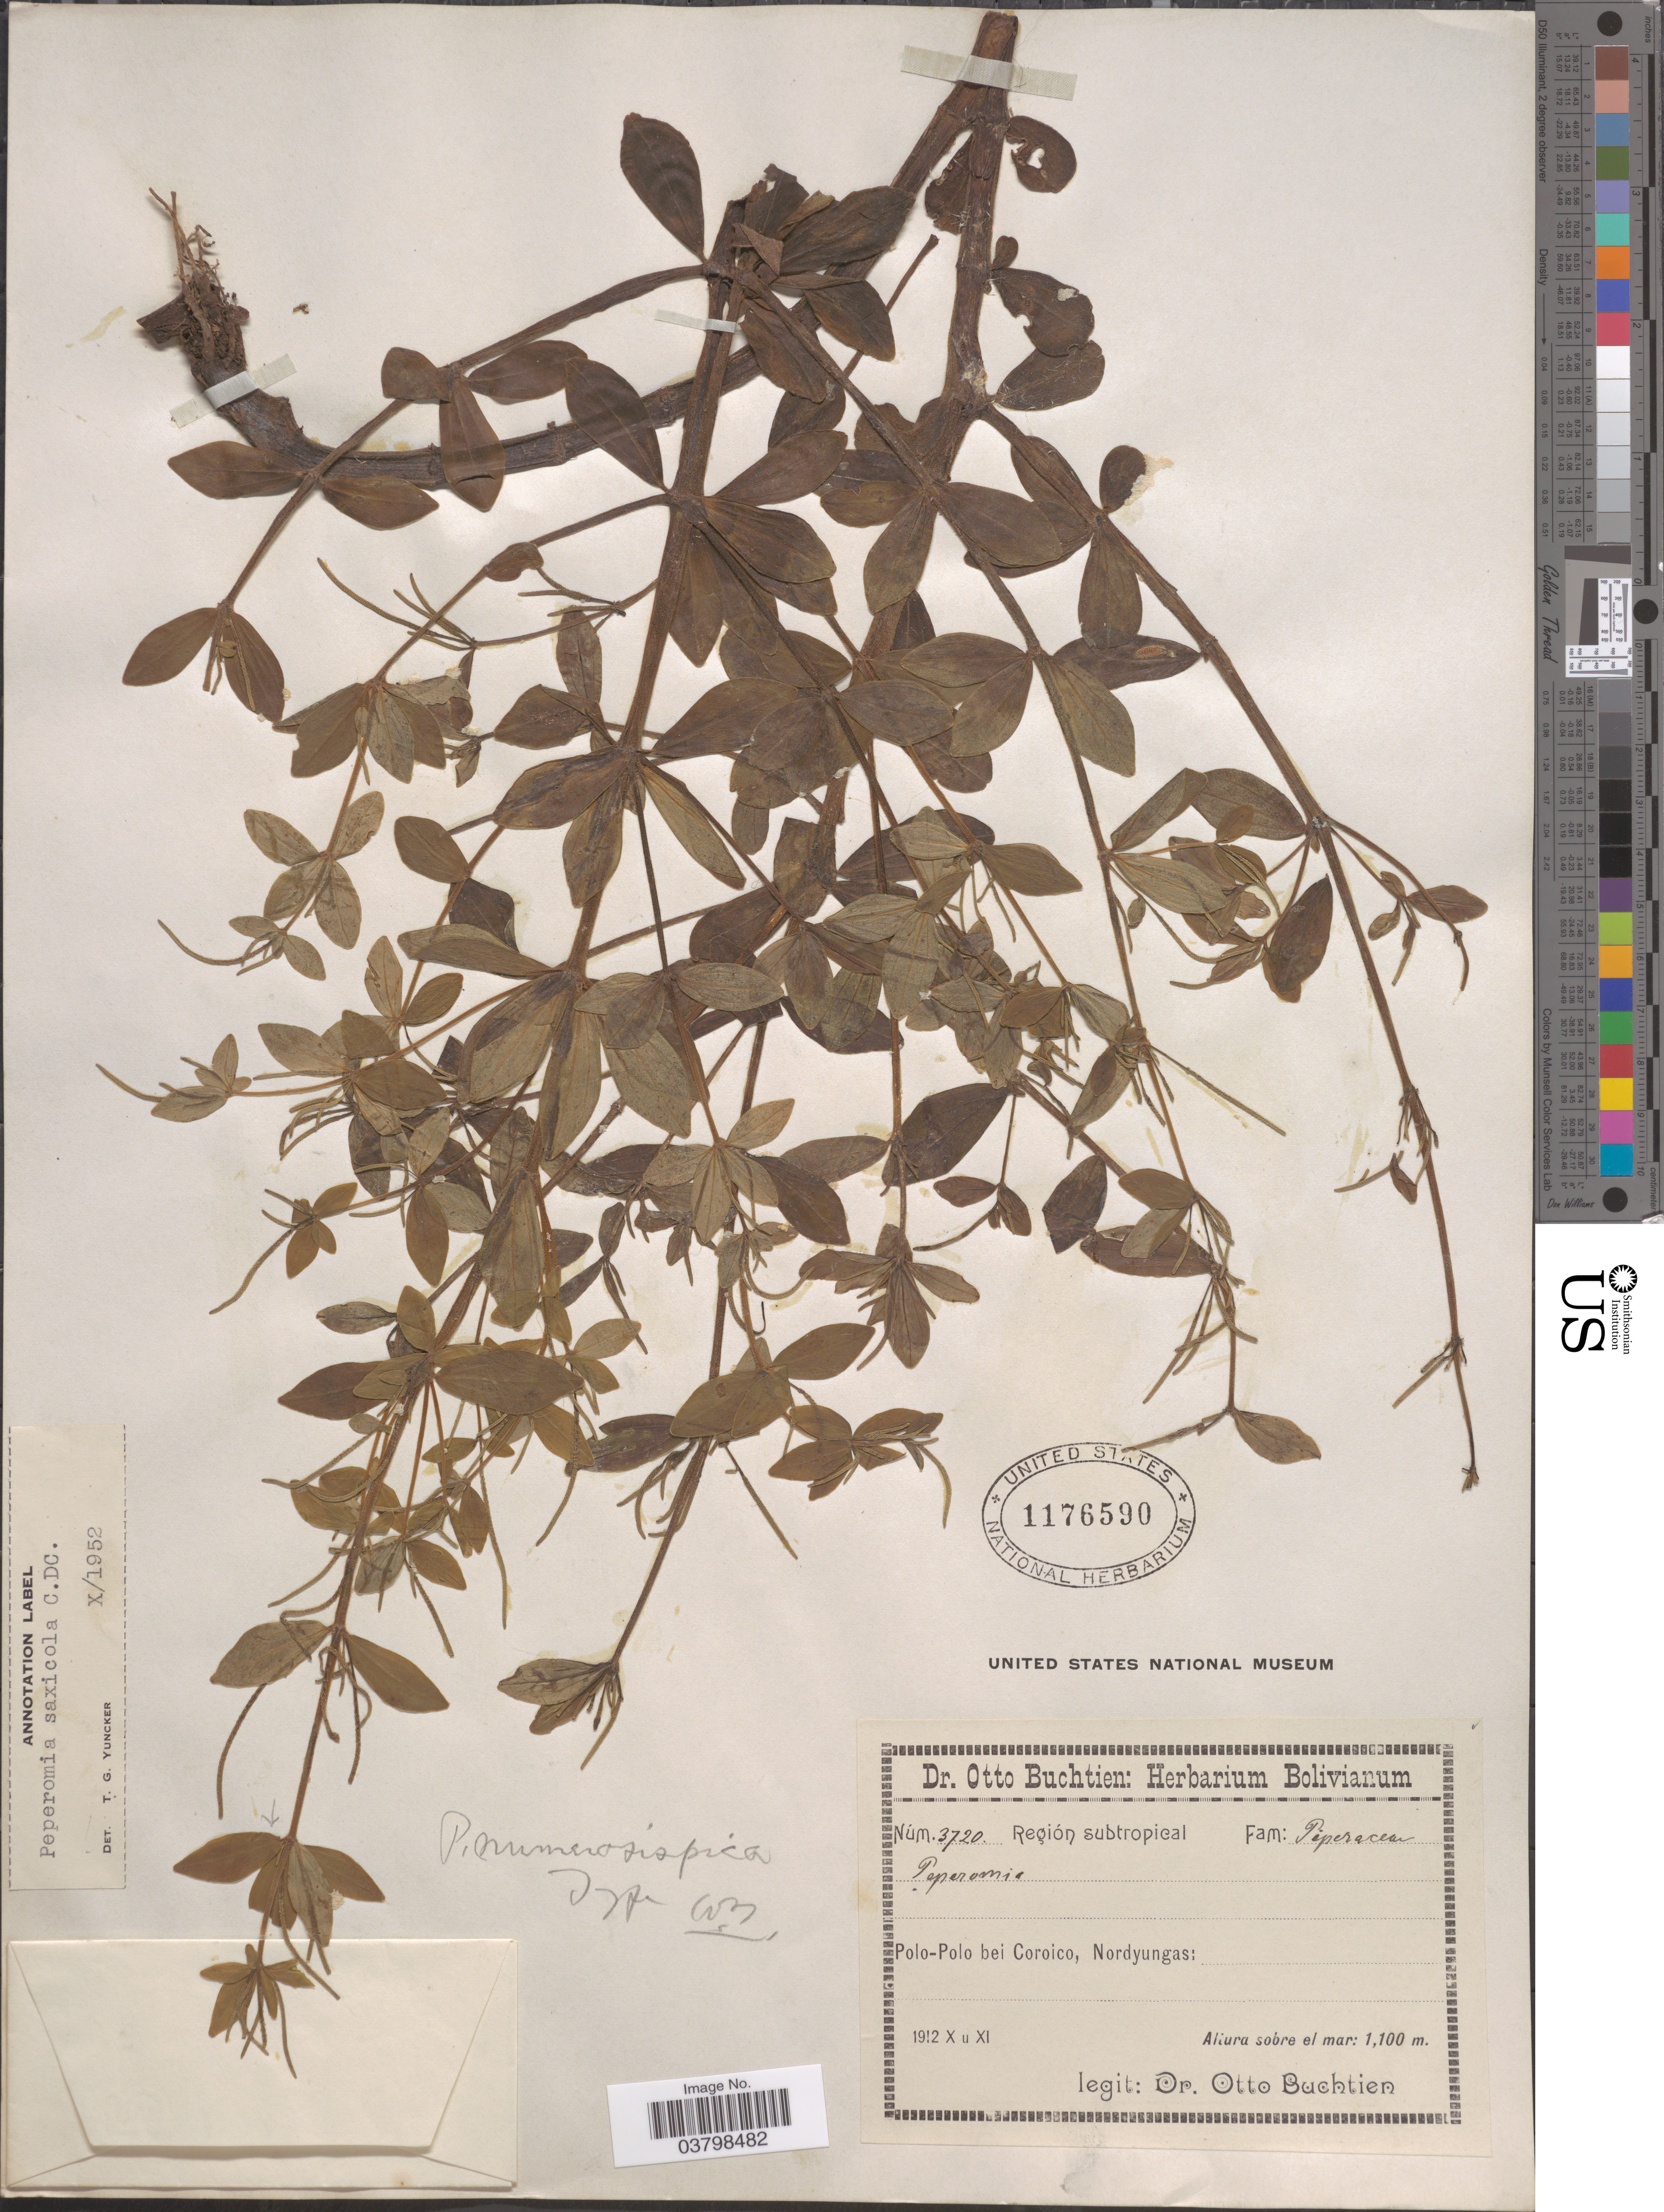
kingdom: Plantae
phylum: Tracheophyta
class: Magnoliopsida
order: Piperales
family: Piperaceae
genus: Peperomia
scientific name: Peperomia saxicola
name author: C. DC.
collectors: O. Buchtien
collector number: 3720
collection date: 1912-10/1912-11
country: Bolivia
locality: Región subtropical. Polo-polo bei Coroico, Nordyungas.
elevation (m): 1100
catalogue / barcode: US 1176590